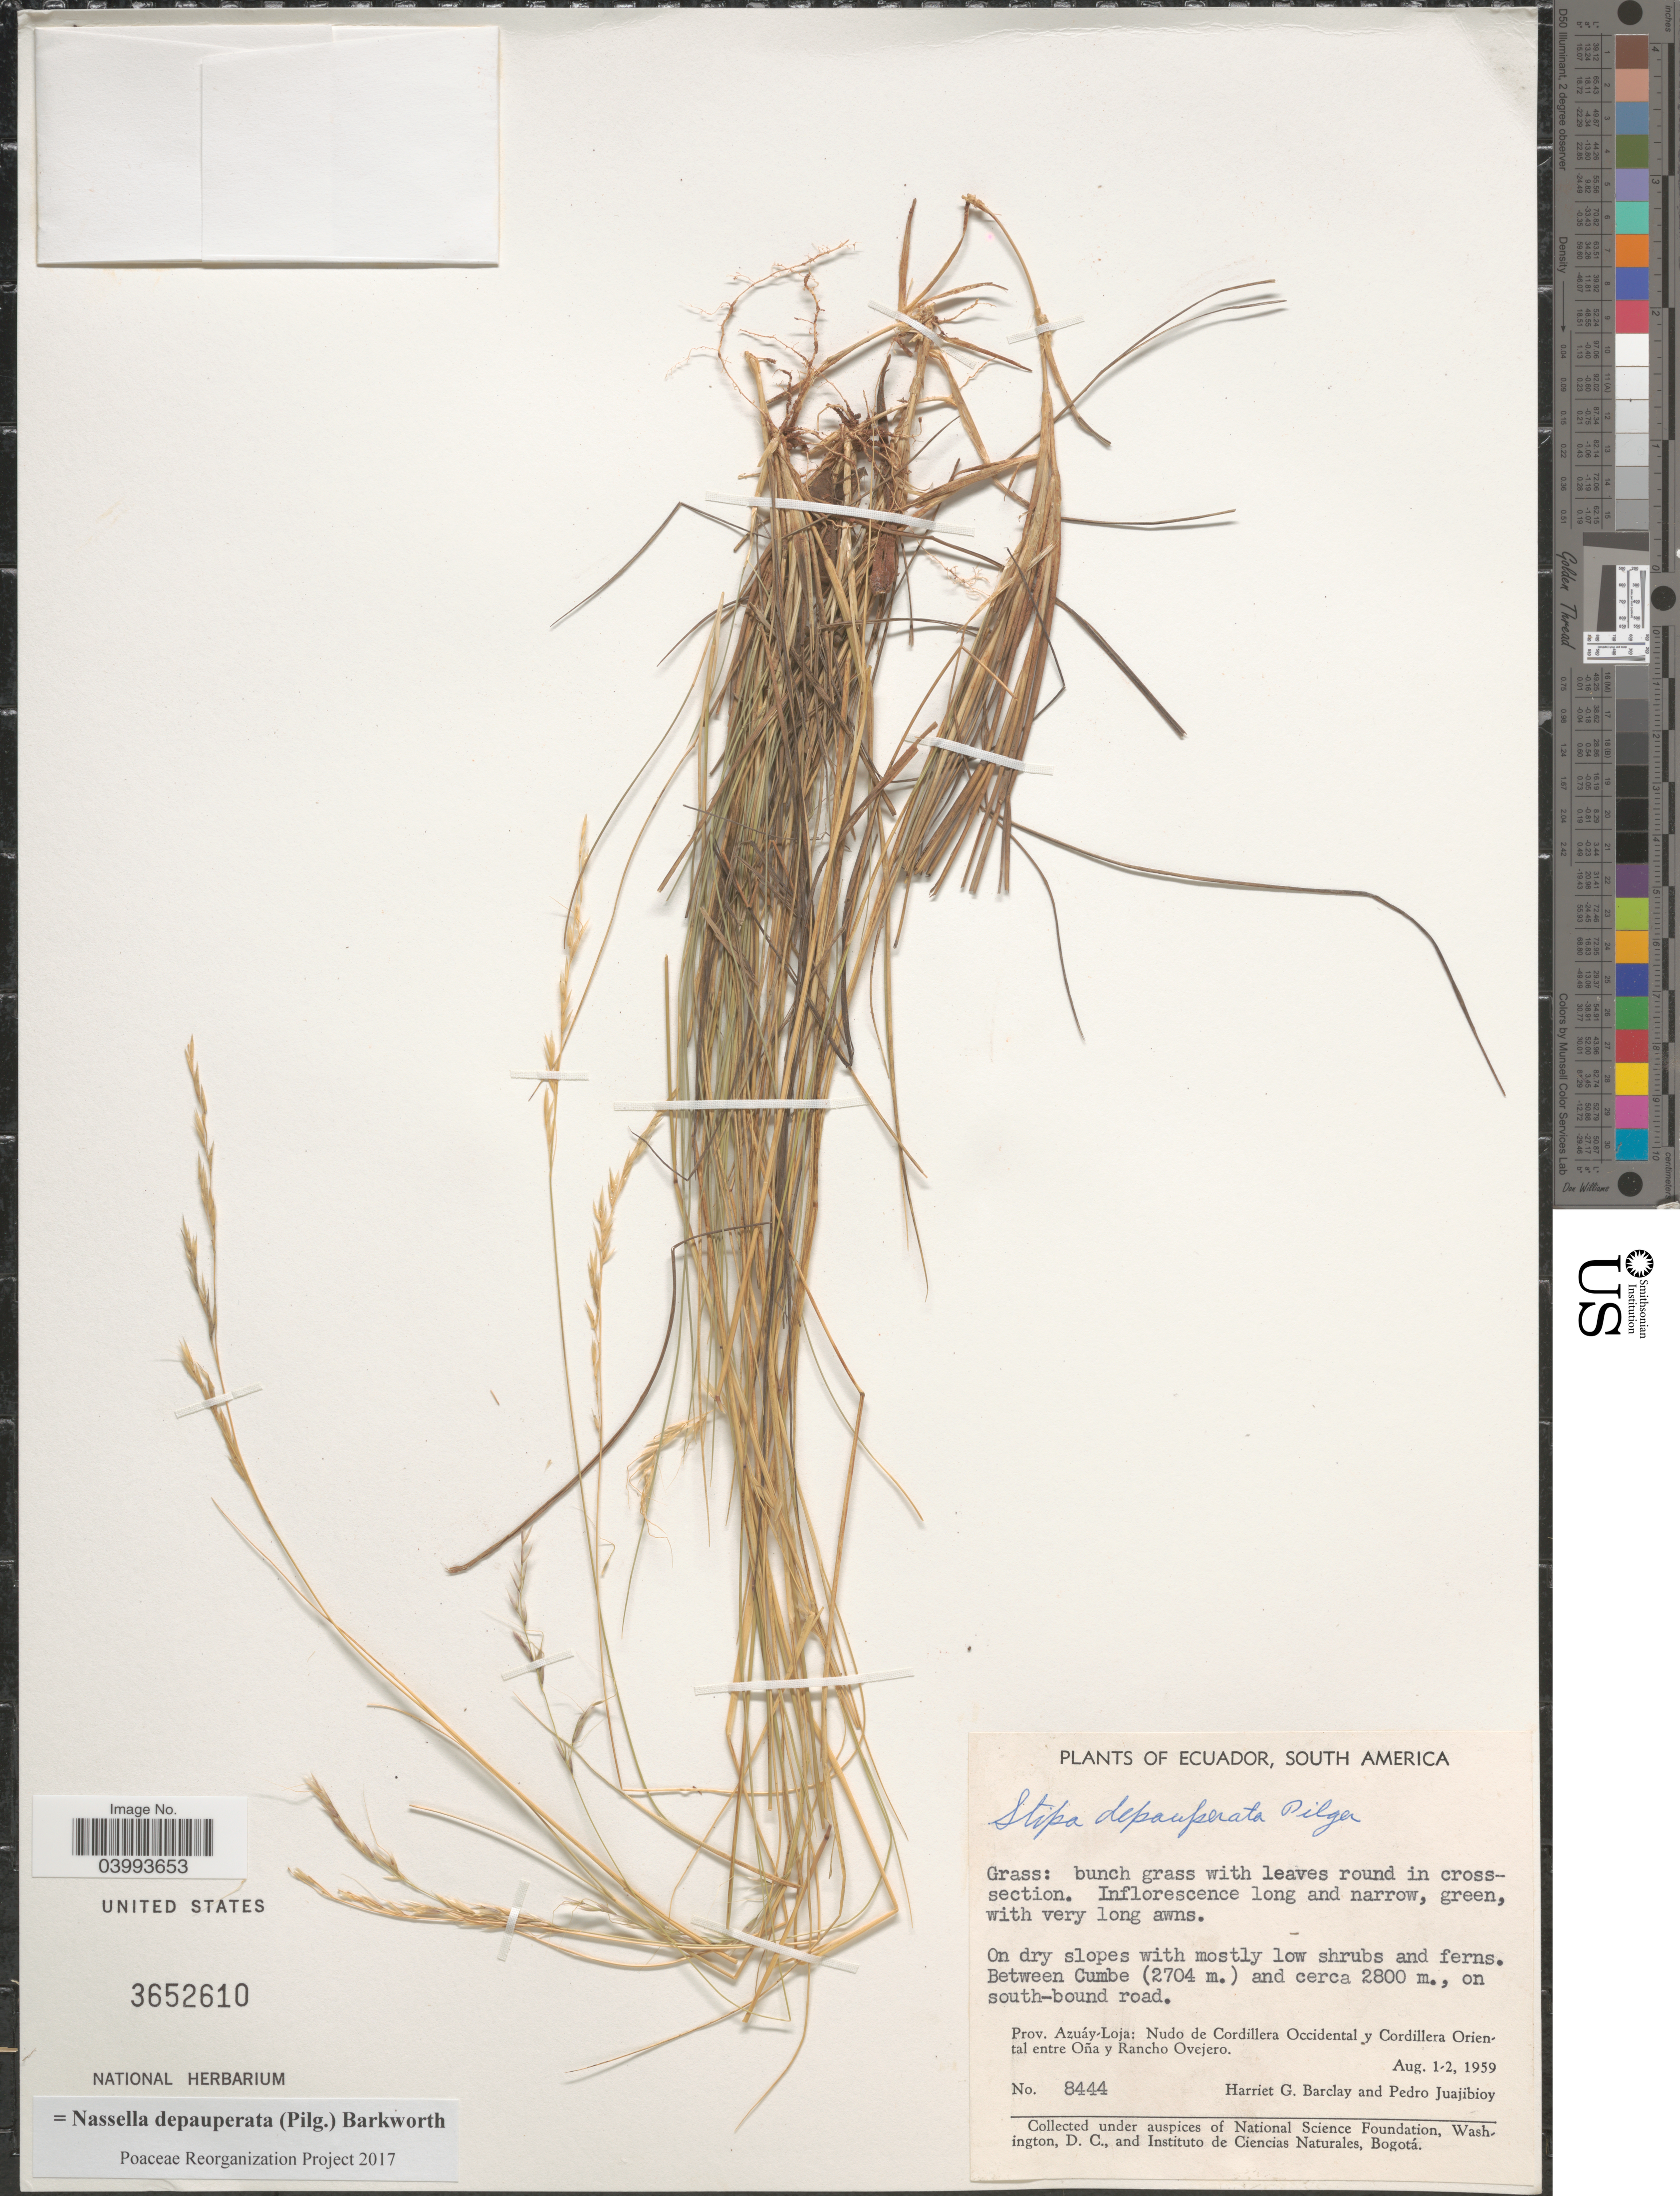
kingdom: Plantae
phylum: Tracheophyta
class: Liliopsida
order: Poales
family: Poaceae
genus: Nassella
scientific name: Nassella depauperata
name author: (Pilg.) Barkworth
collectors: H. G. Barclay & P. Juajibioy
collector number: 8444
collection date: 1959-08-01/1959-08-02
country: Ecuador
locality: Between Cumbe, on south-bond road. Prov. Azuáy-Loja: Nudo de Cordillera Occidental y Cordillera Oriental entre Oña y Rancho Ovejero.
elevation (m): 2800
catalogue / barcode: US 3652610